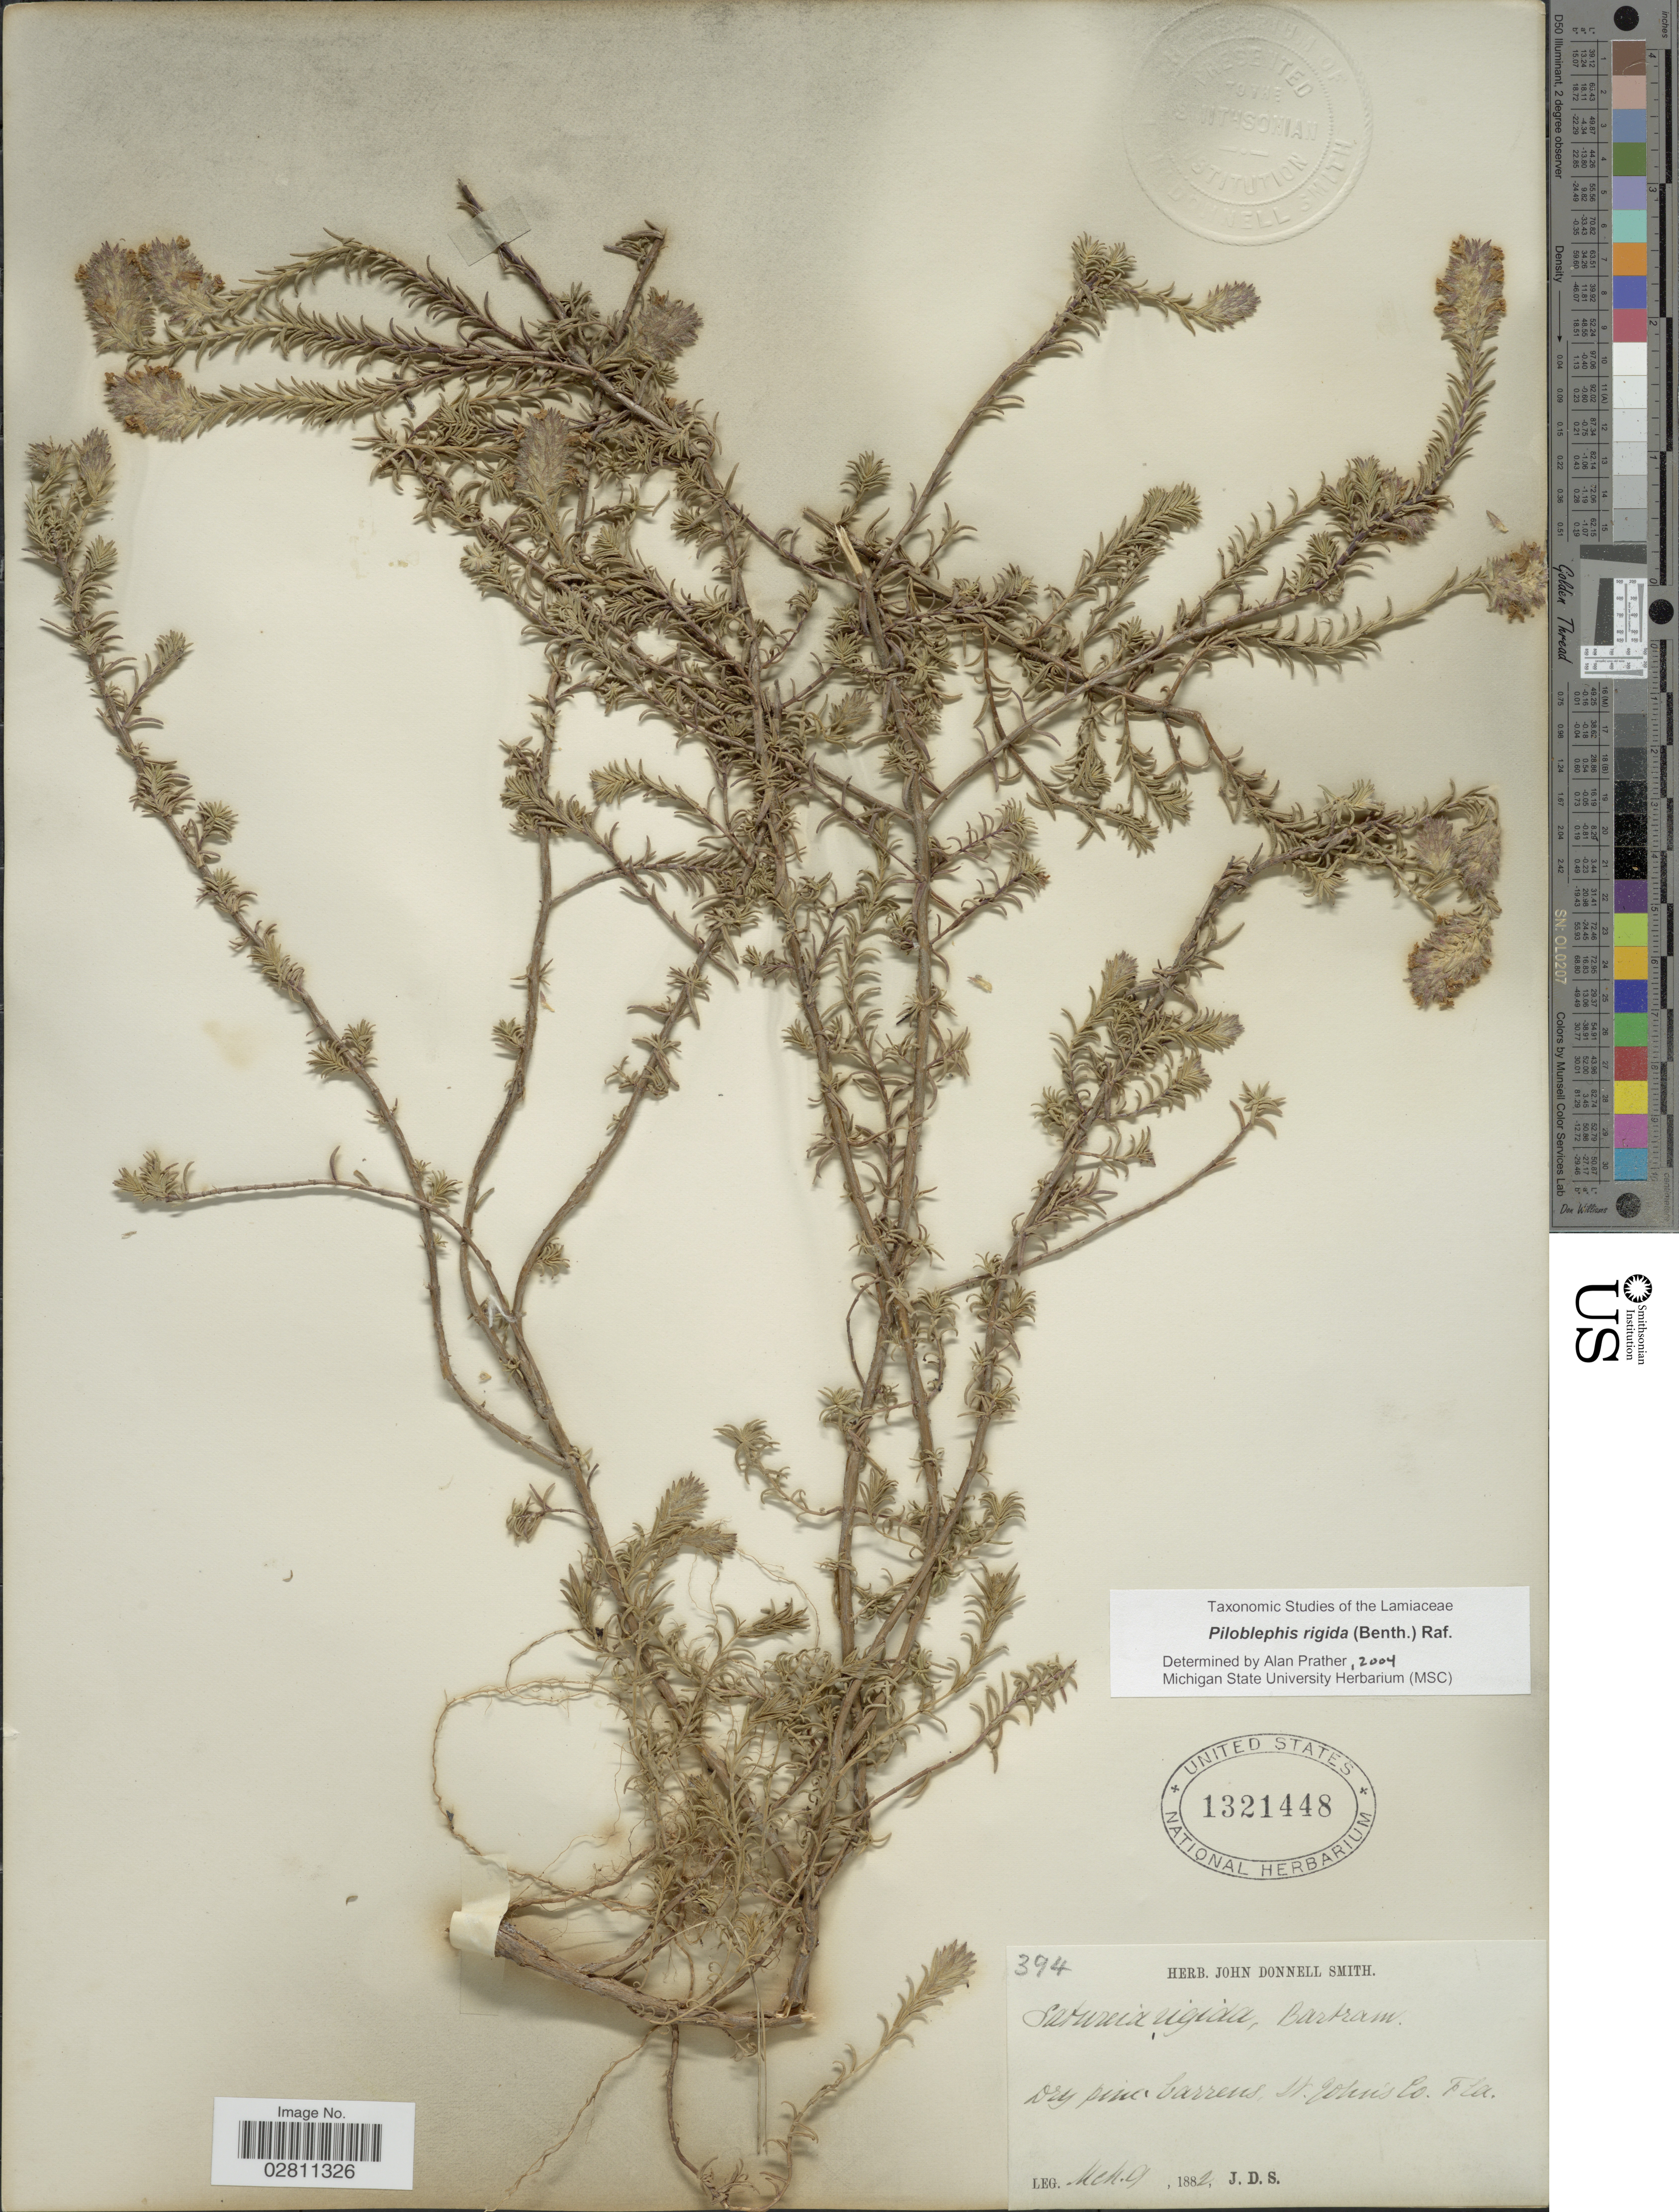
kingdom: Plantae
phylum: Tracheophyta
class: Magnoliopsida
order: Lamiales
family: Lamiaceae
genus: Piloblephis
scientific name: Piloblephis rigida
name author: (Bartram ex Benth.) Raf.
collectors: J. Donnell Smith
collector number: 394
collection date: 1882-03-09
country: United States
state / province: Florida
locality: St. John's Co.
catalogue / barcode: US 1321448